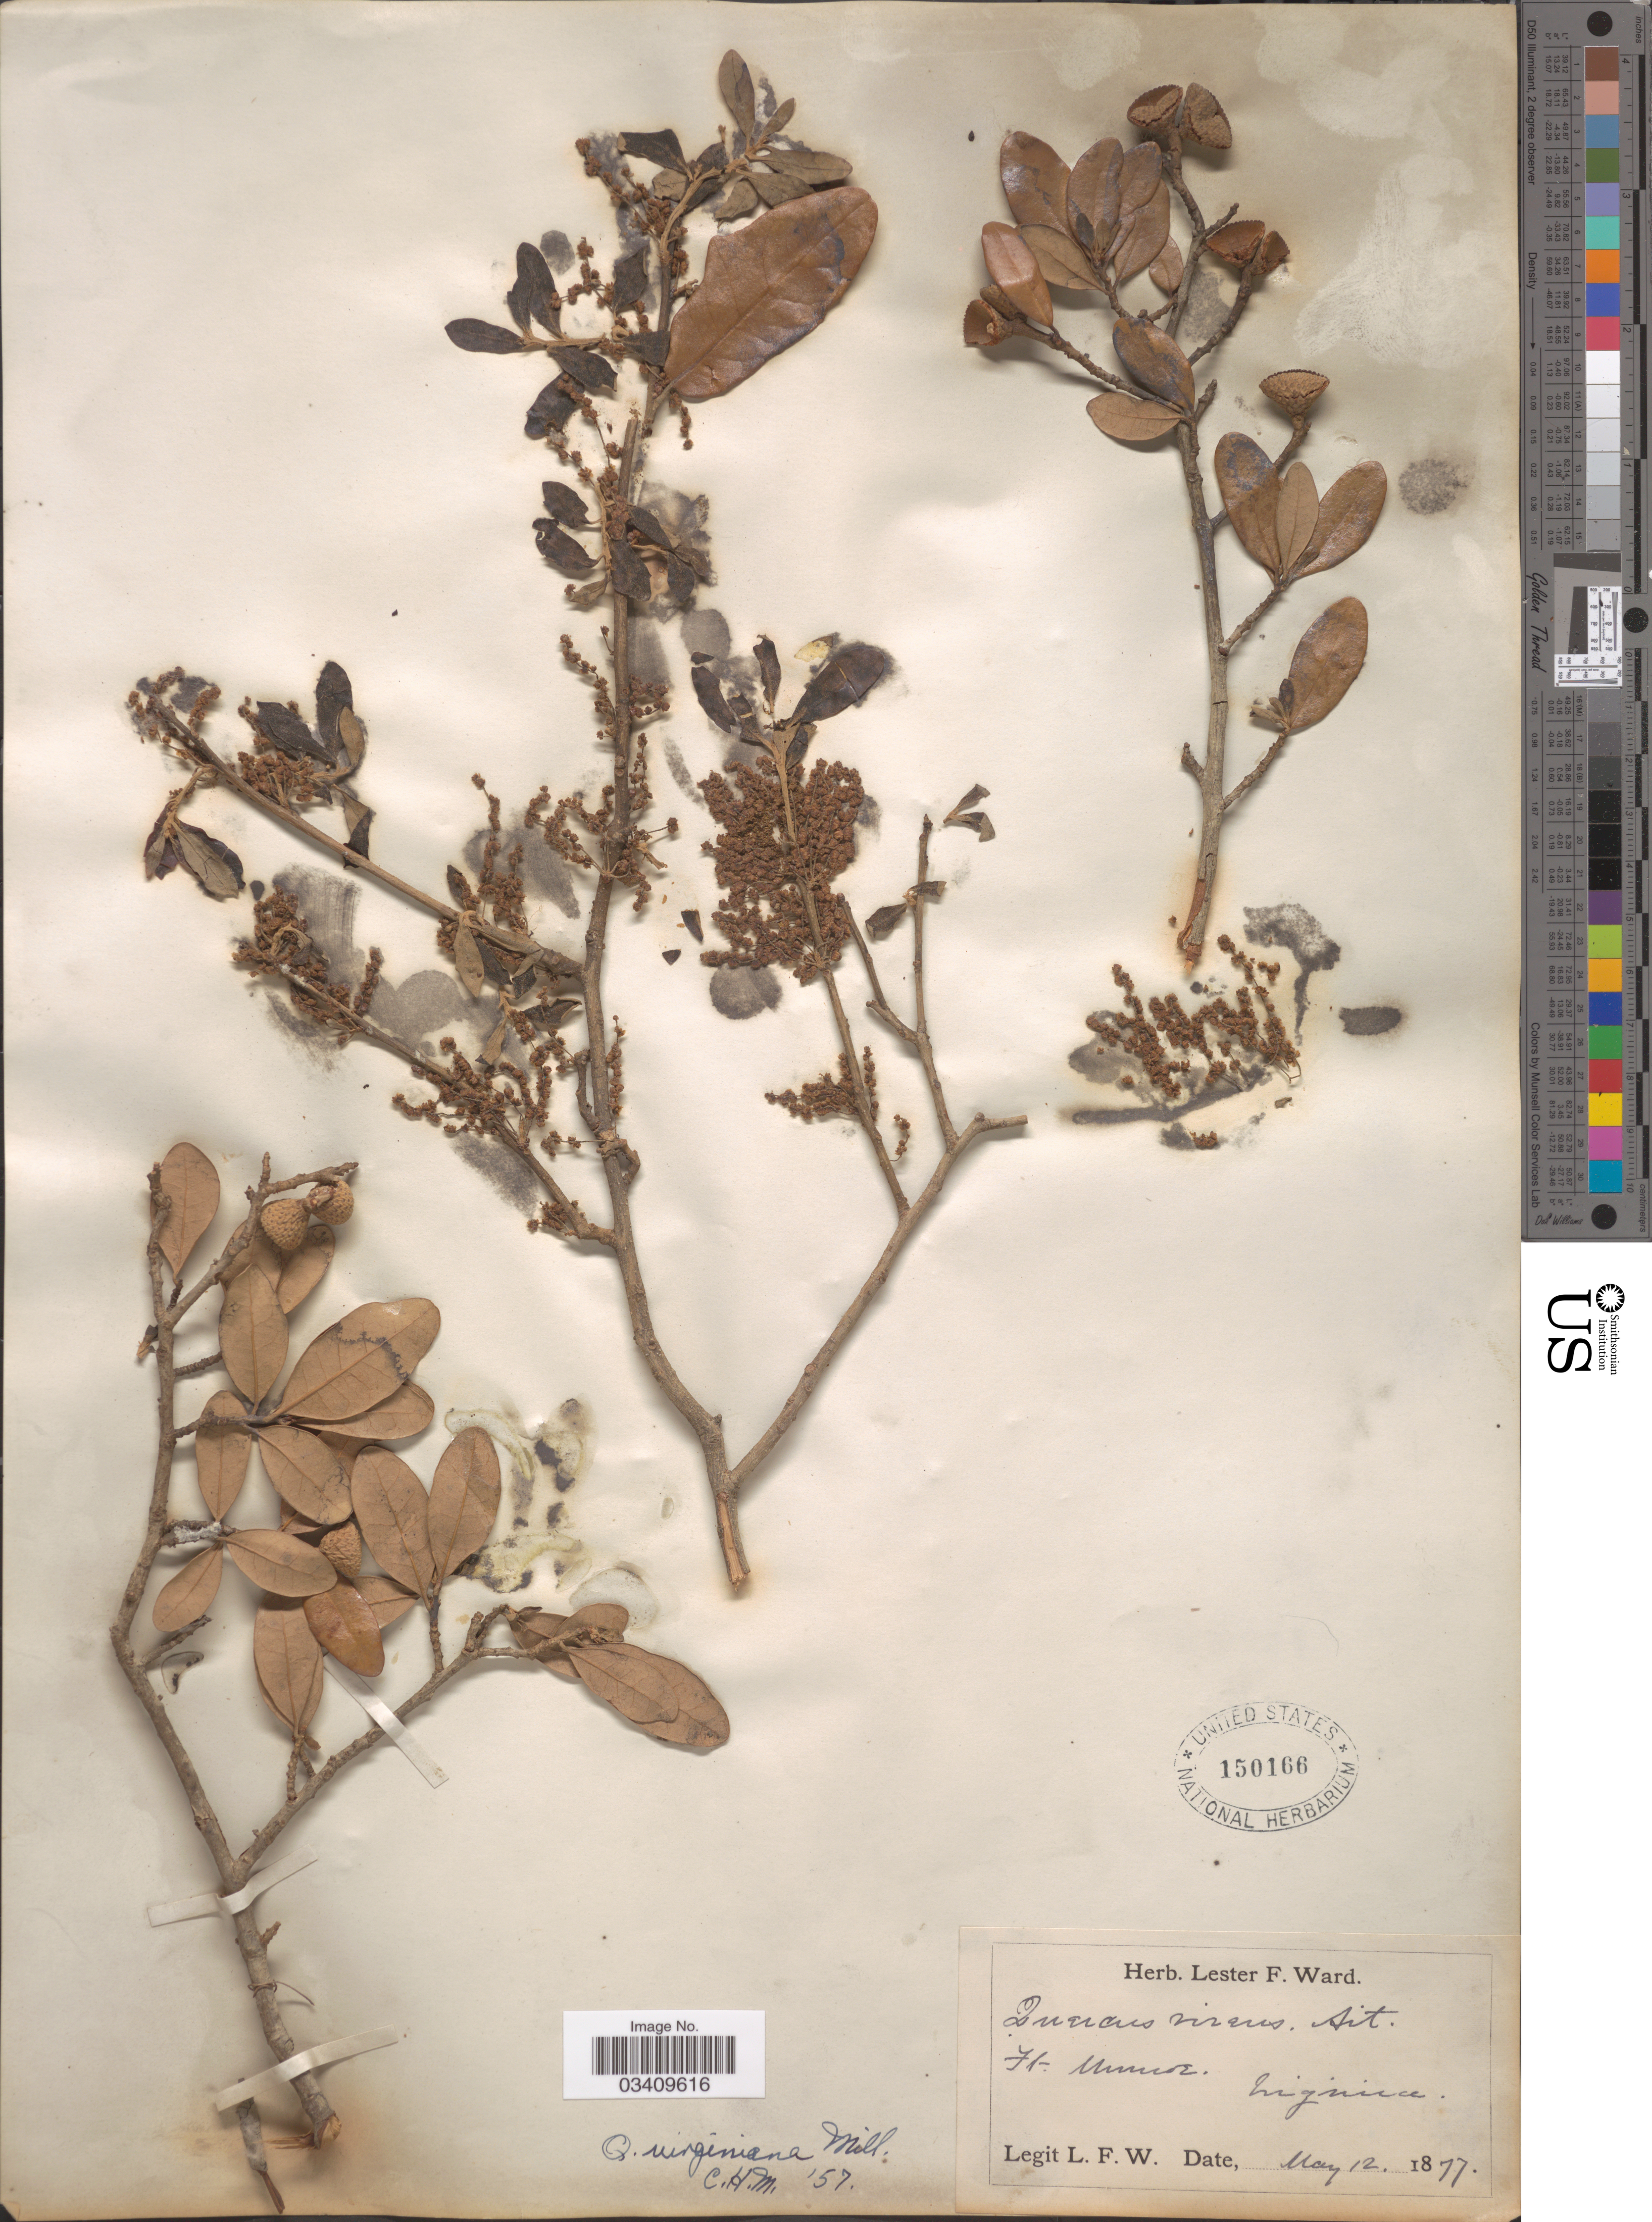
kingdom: Plantae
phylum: Tracheophyta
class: Magnoliopsida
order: Fagales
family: Fagaceae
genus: Quercus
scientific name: Quercus virginiana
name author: Mill.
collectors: L. F. Ward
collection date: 1877-05-12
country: United States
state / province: Virginia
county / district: City of Hampton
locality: Ft. Munroe.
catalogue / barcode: US 150166